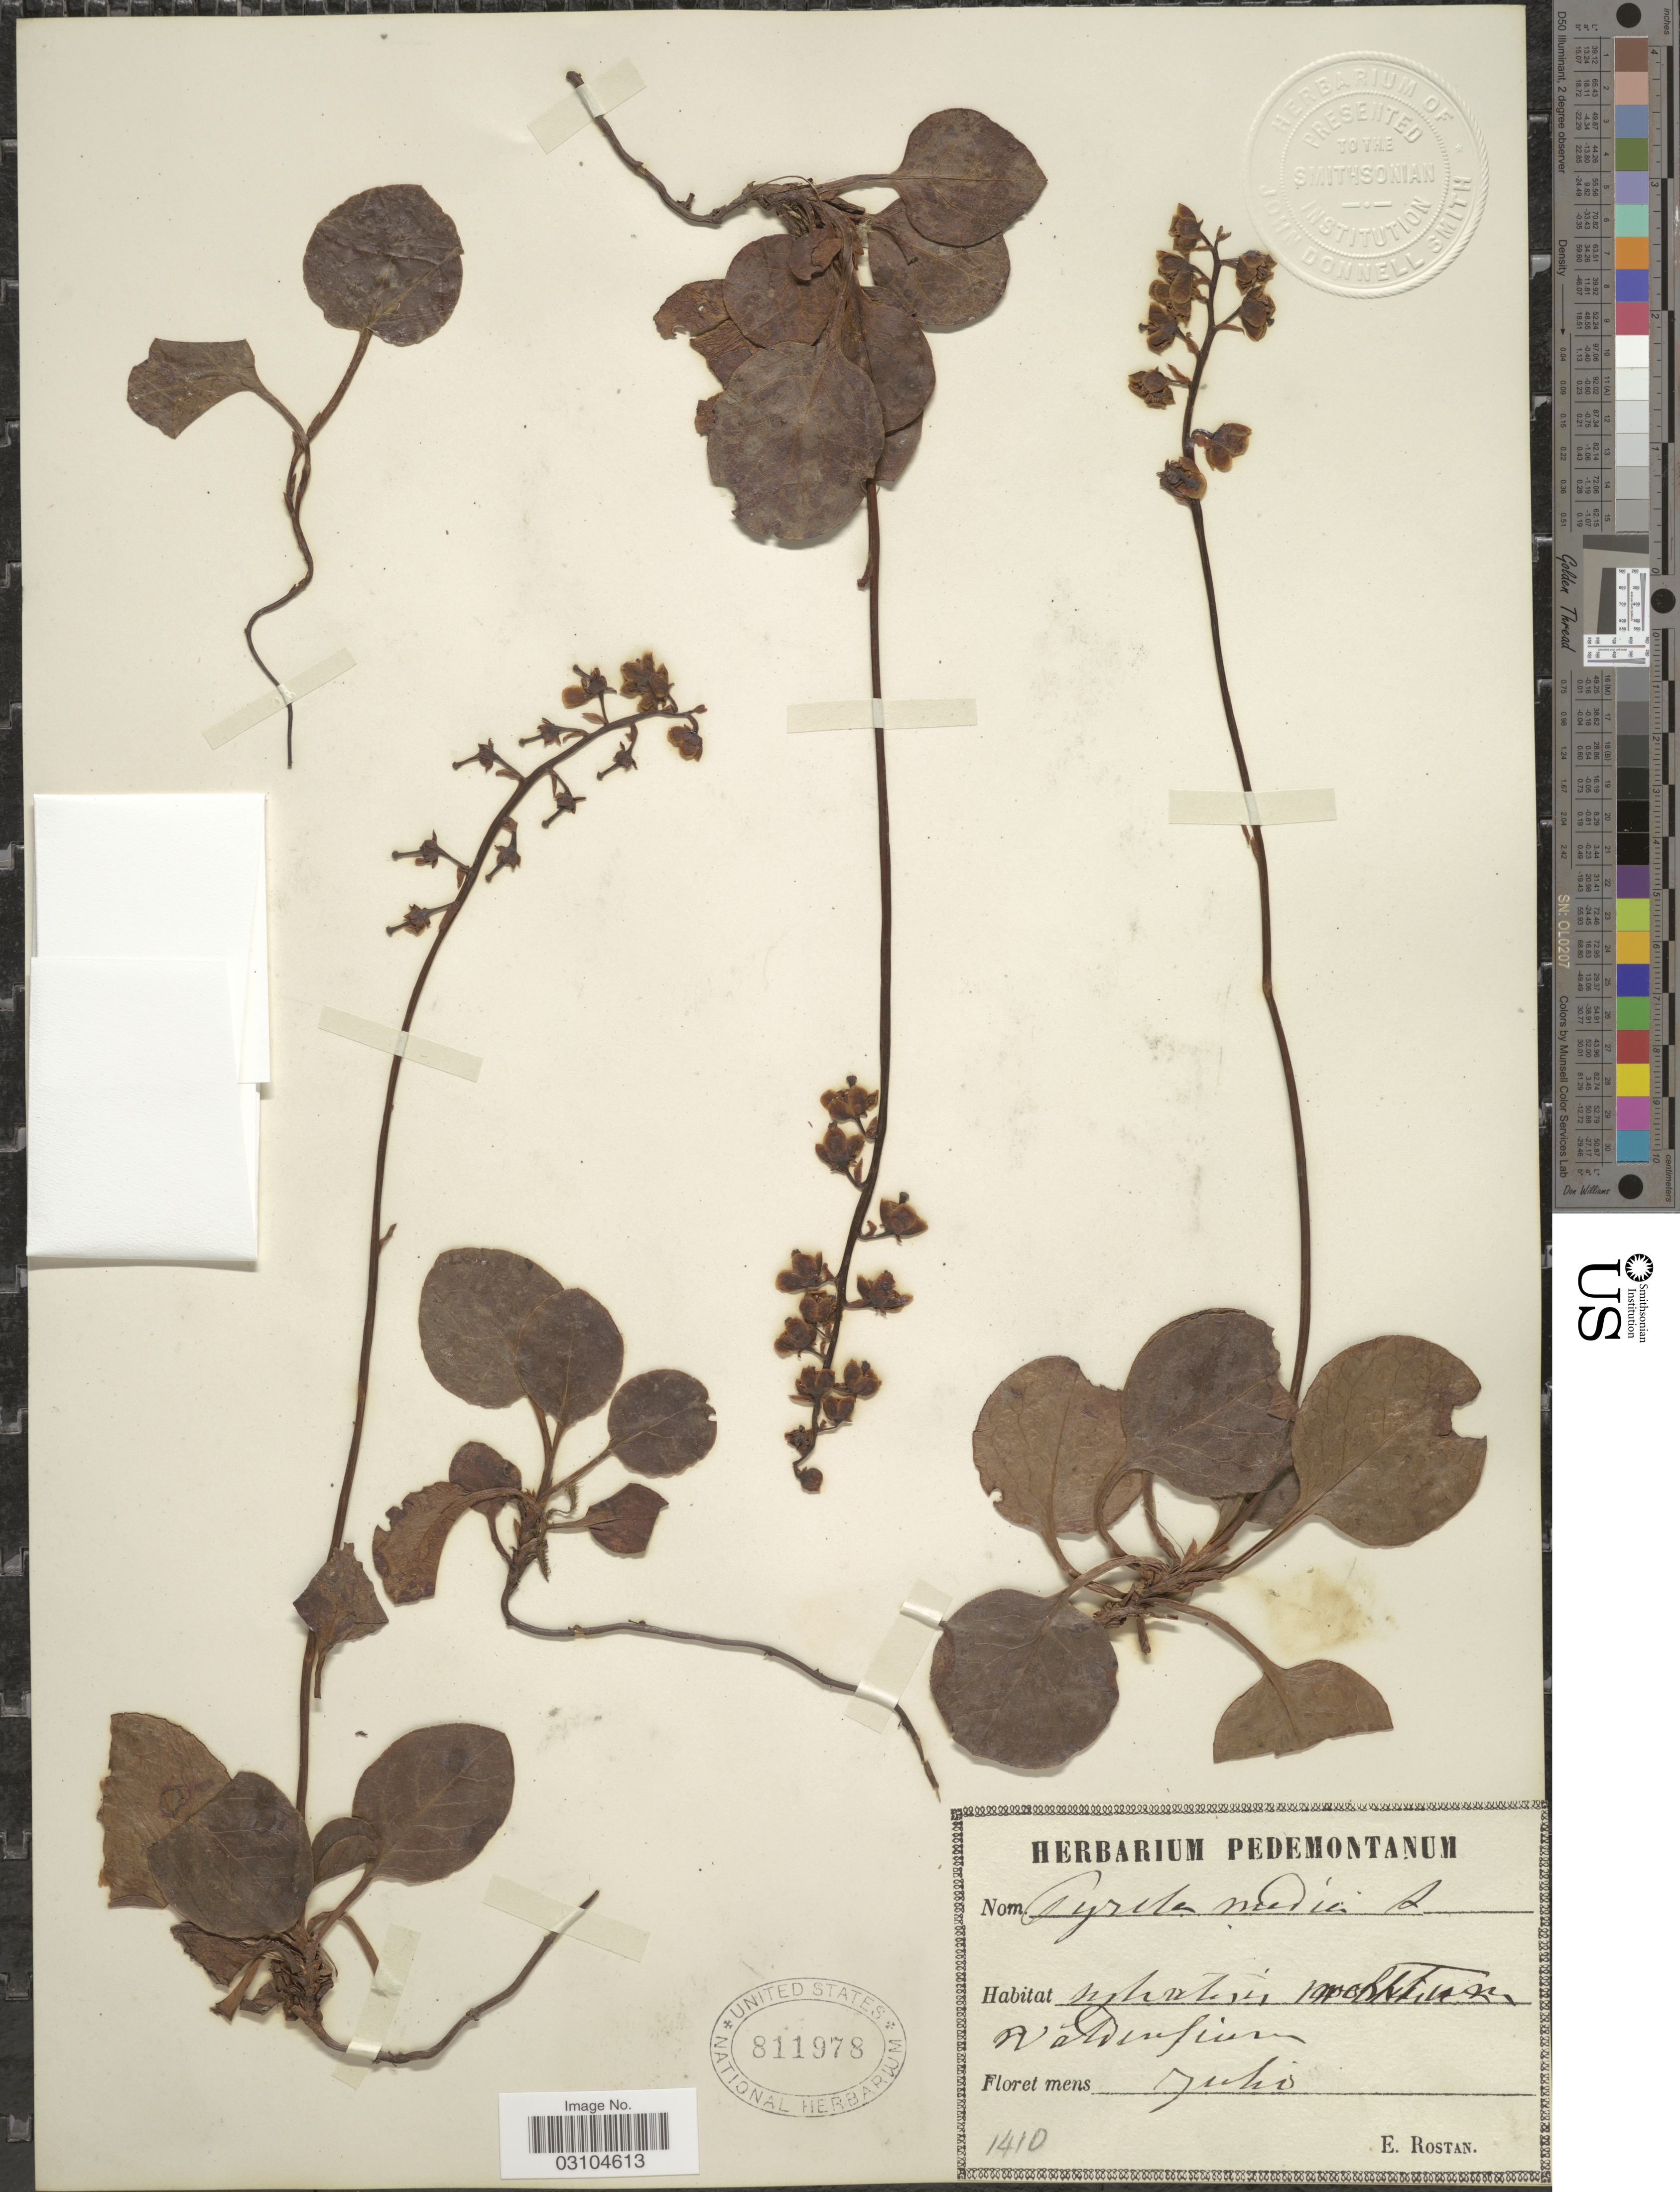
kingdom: Plantae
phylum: Tracheophyta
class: Magnoliopsida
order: Ericales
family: Ericaceae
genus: Pyrola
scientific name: Pyrola media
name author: Sw.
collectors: E. Rostan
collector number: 1410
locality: [illegible text] Waldsufiuren[interpreted].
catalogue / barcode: US 811978